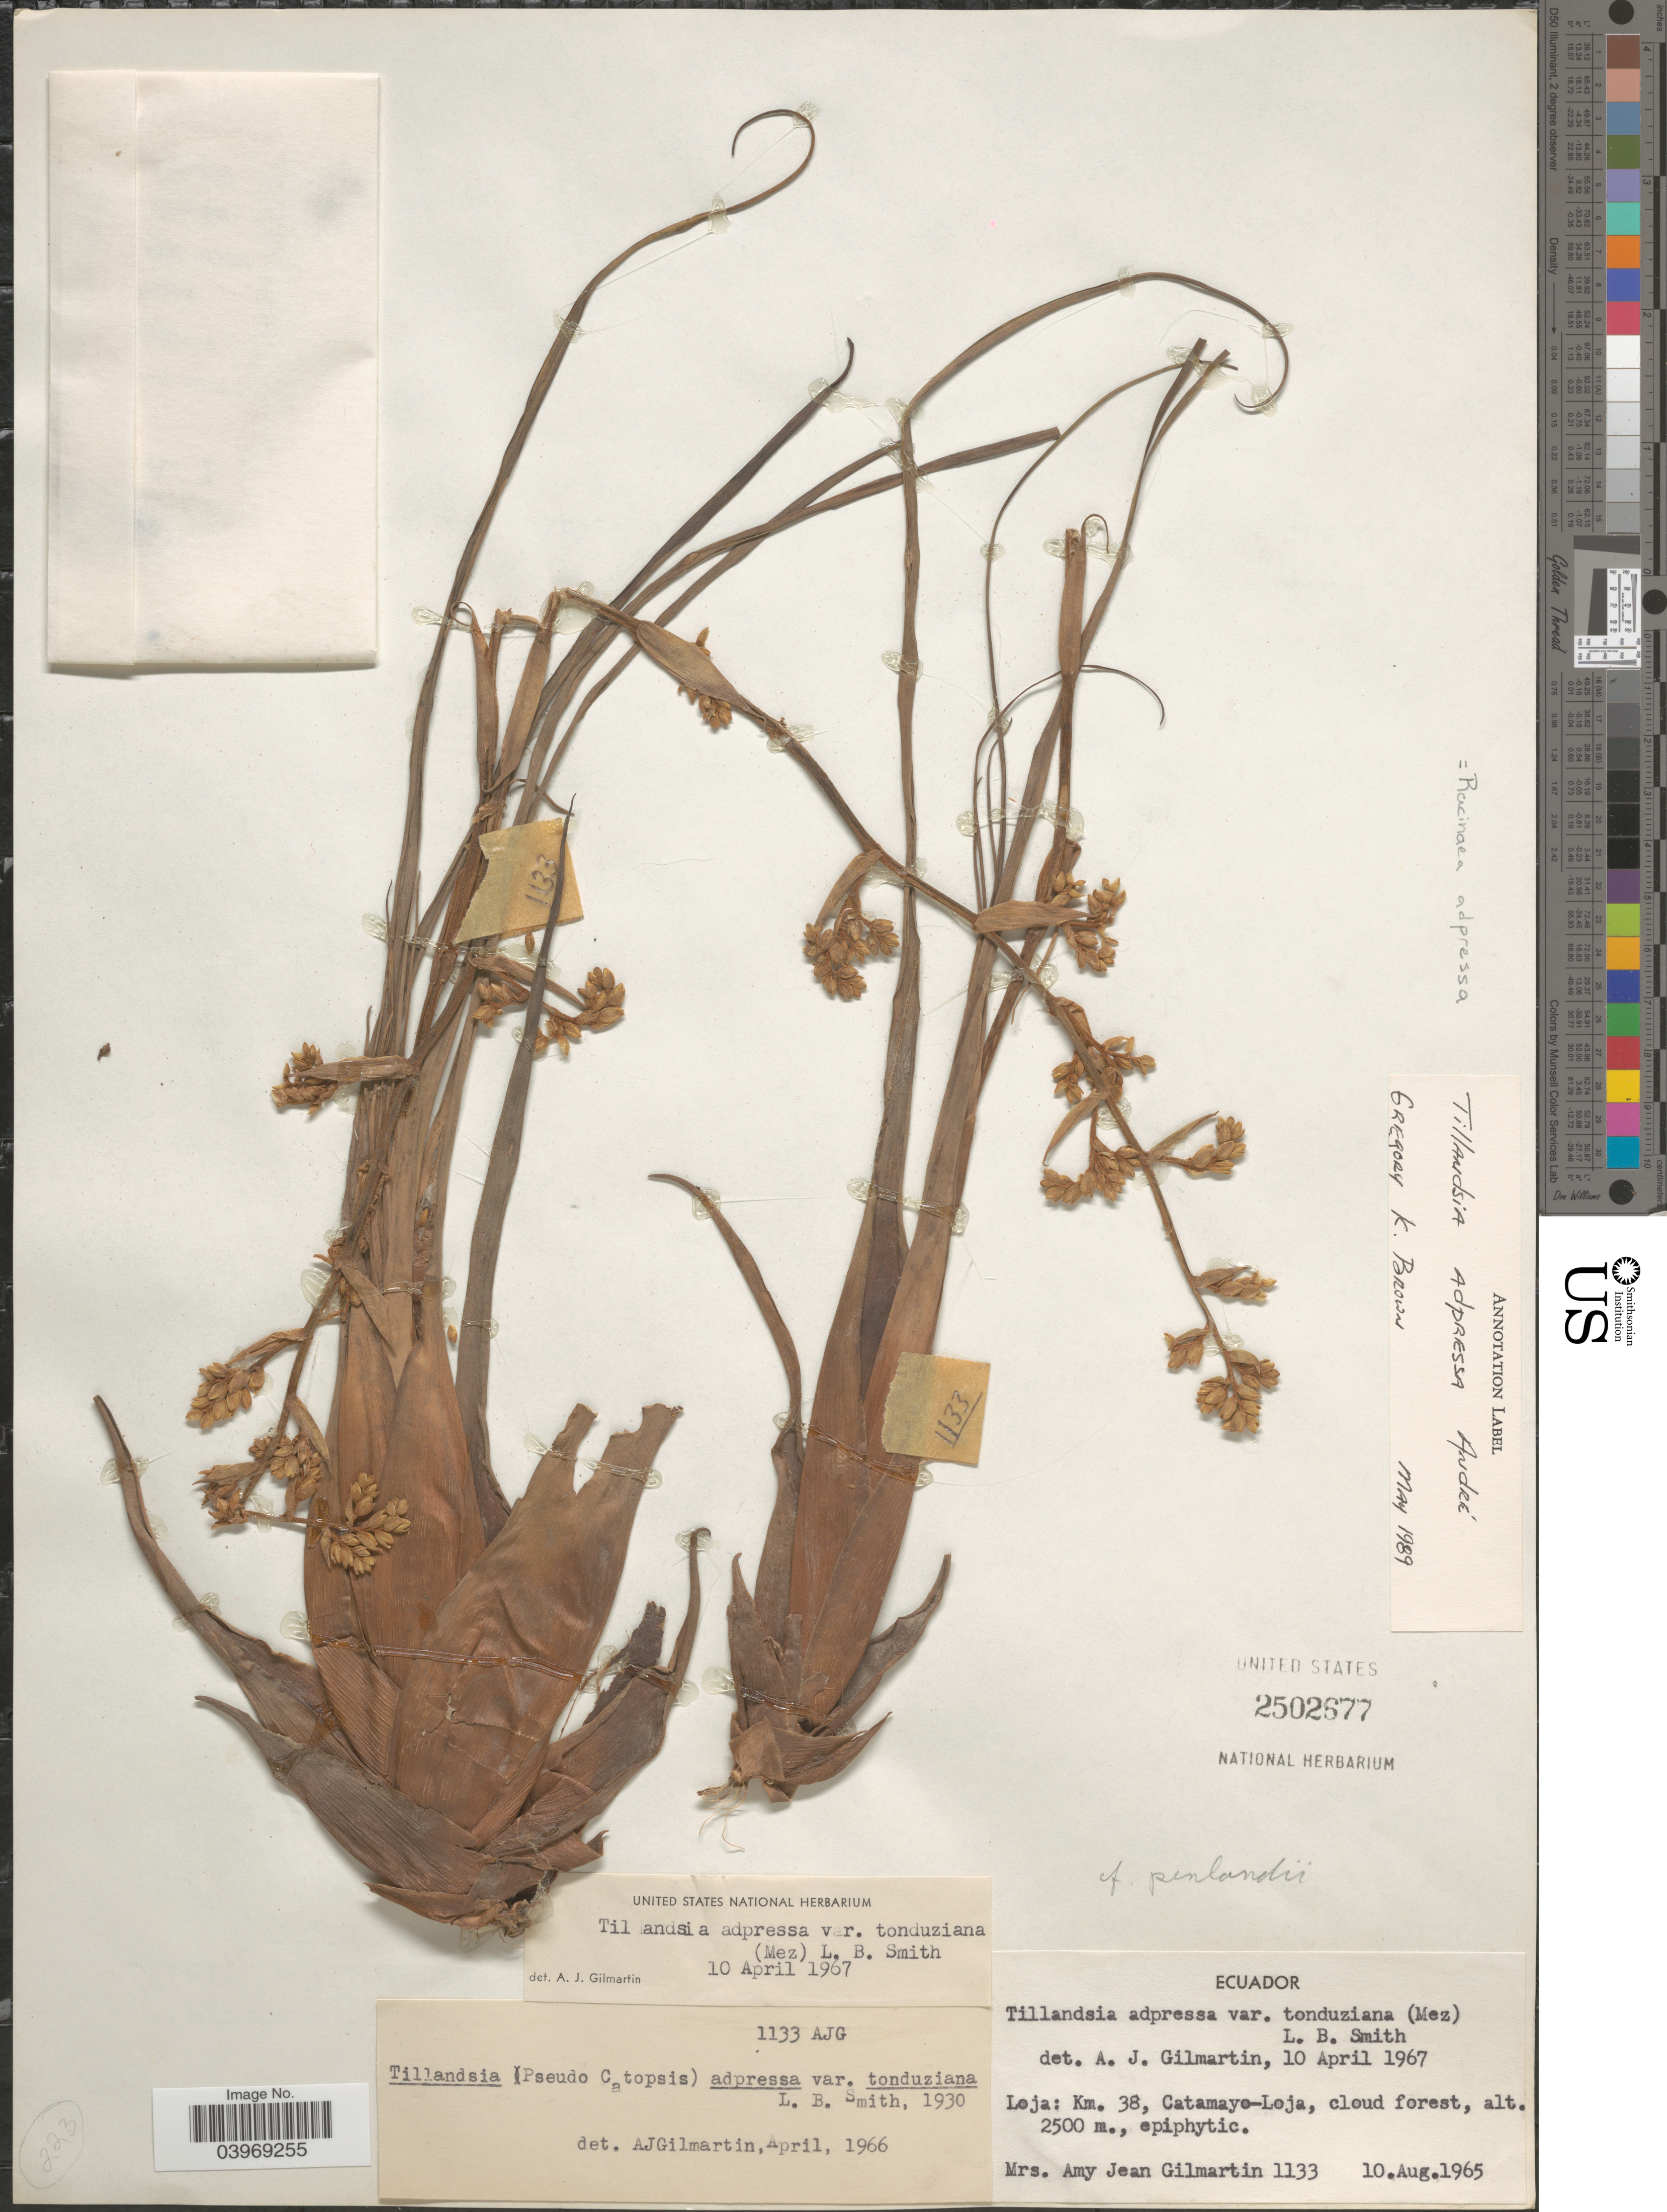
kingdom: Plantae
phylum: Tracheophyta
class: Liliopsida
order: Poales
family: Bromeliaceae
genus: Racinaea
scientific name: Racinaea adpressa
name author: (André) J.R. Grant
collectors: A. J. Gilmartin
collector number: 1133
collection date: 1965-08-10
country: Ecuador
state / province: Loja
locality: Km. 38, Catamayo-Loja.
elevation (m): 2500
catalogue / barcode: US 2502677